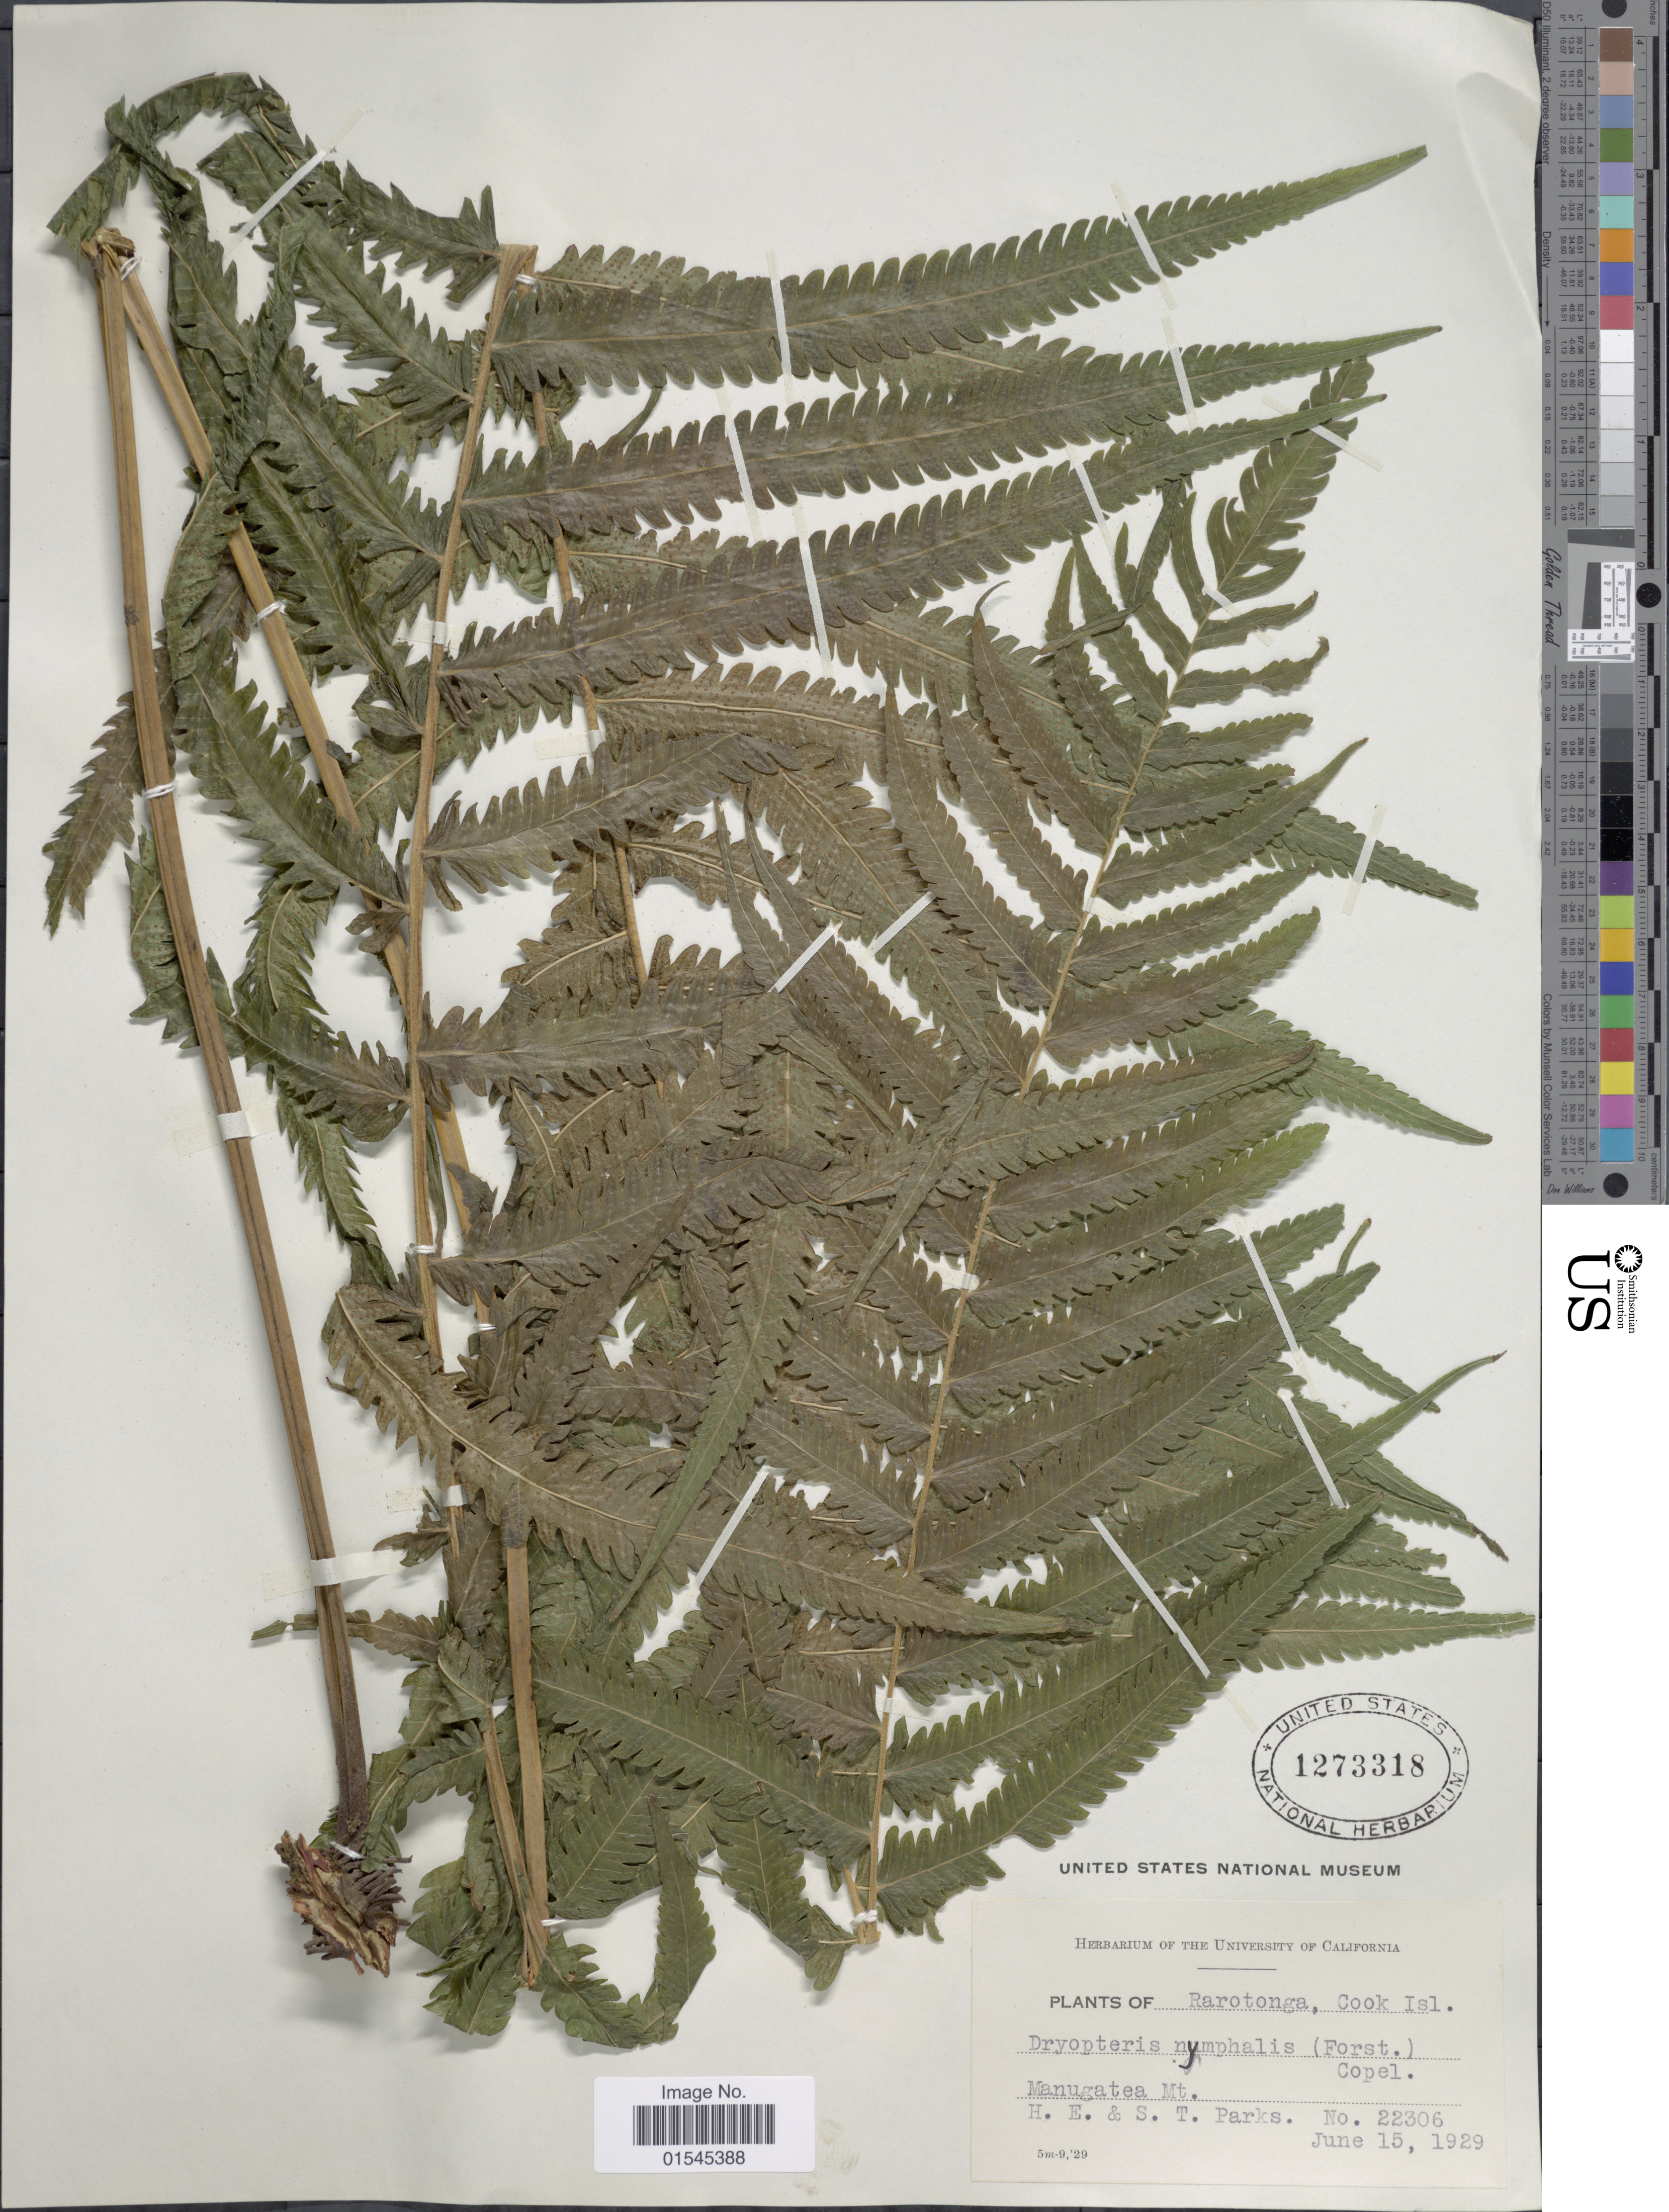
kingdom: Plantae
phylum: Tracheophyta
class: Polypodiopsida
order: Polypodiales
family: Thelypteridaceae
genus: Pneumatopteris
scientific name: Pneumatopteris costata var. hispida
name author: Holttum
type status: Isotype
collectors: H. E. Parks & S. Parks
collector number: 22306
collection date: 1929-06-15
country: Cook Islands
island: Rarotonga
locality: Rarotonga, Maungatea Mt.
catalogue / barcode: US 1273318